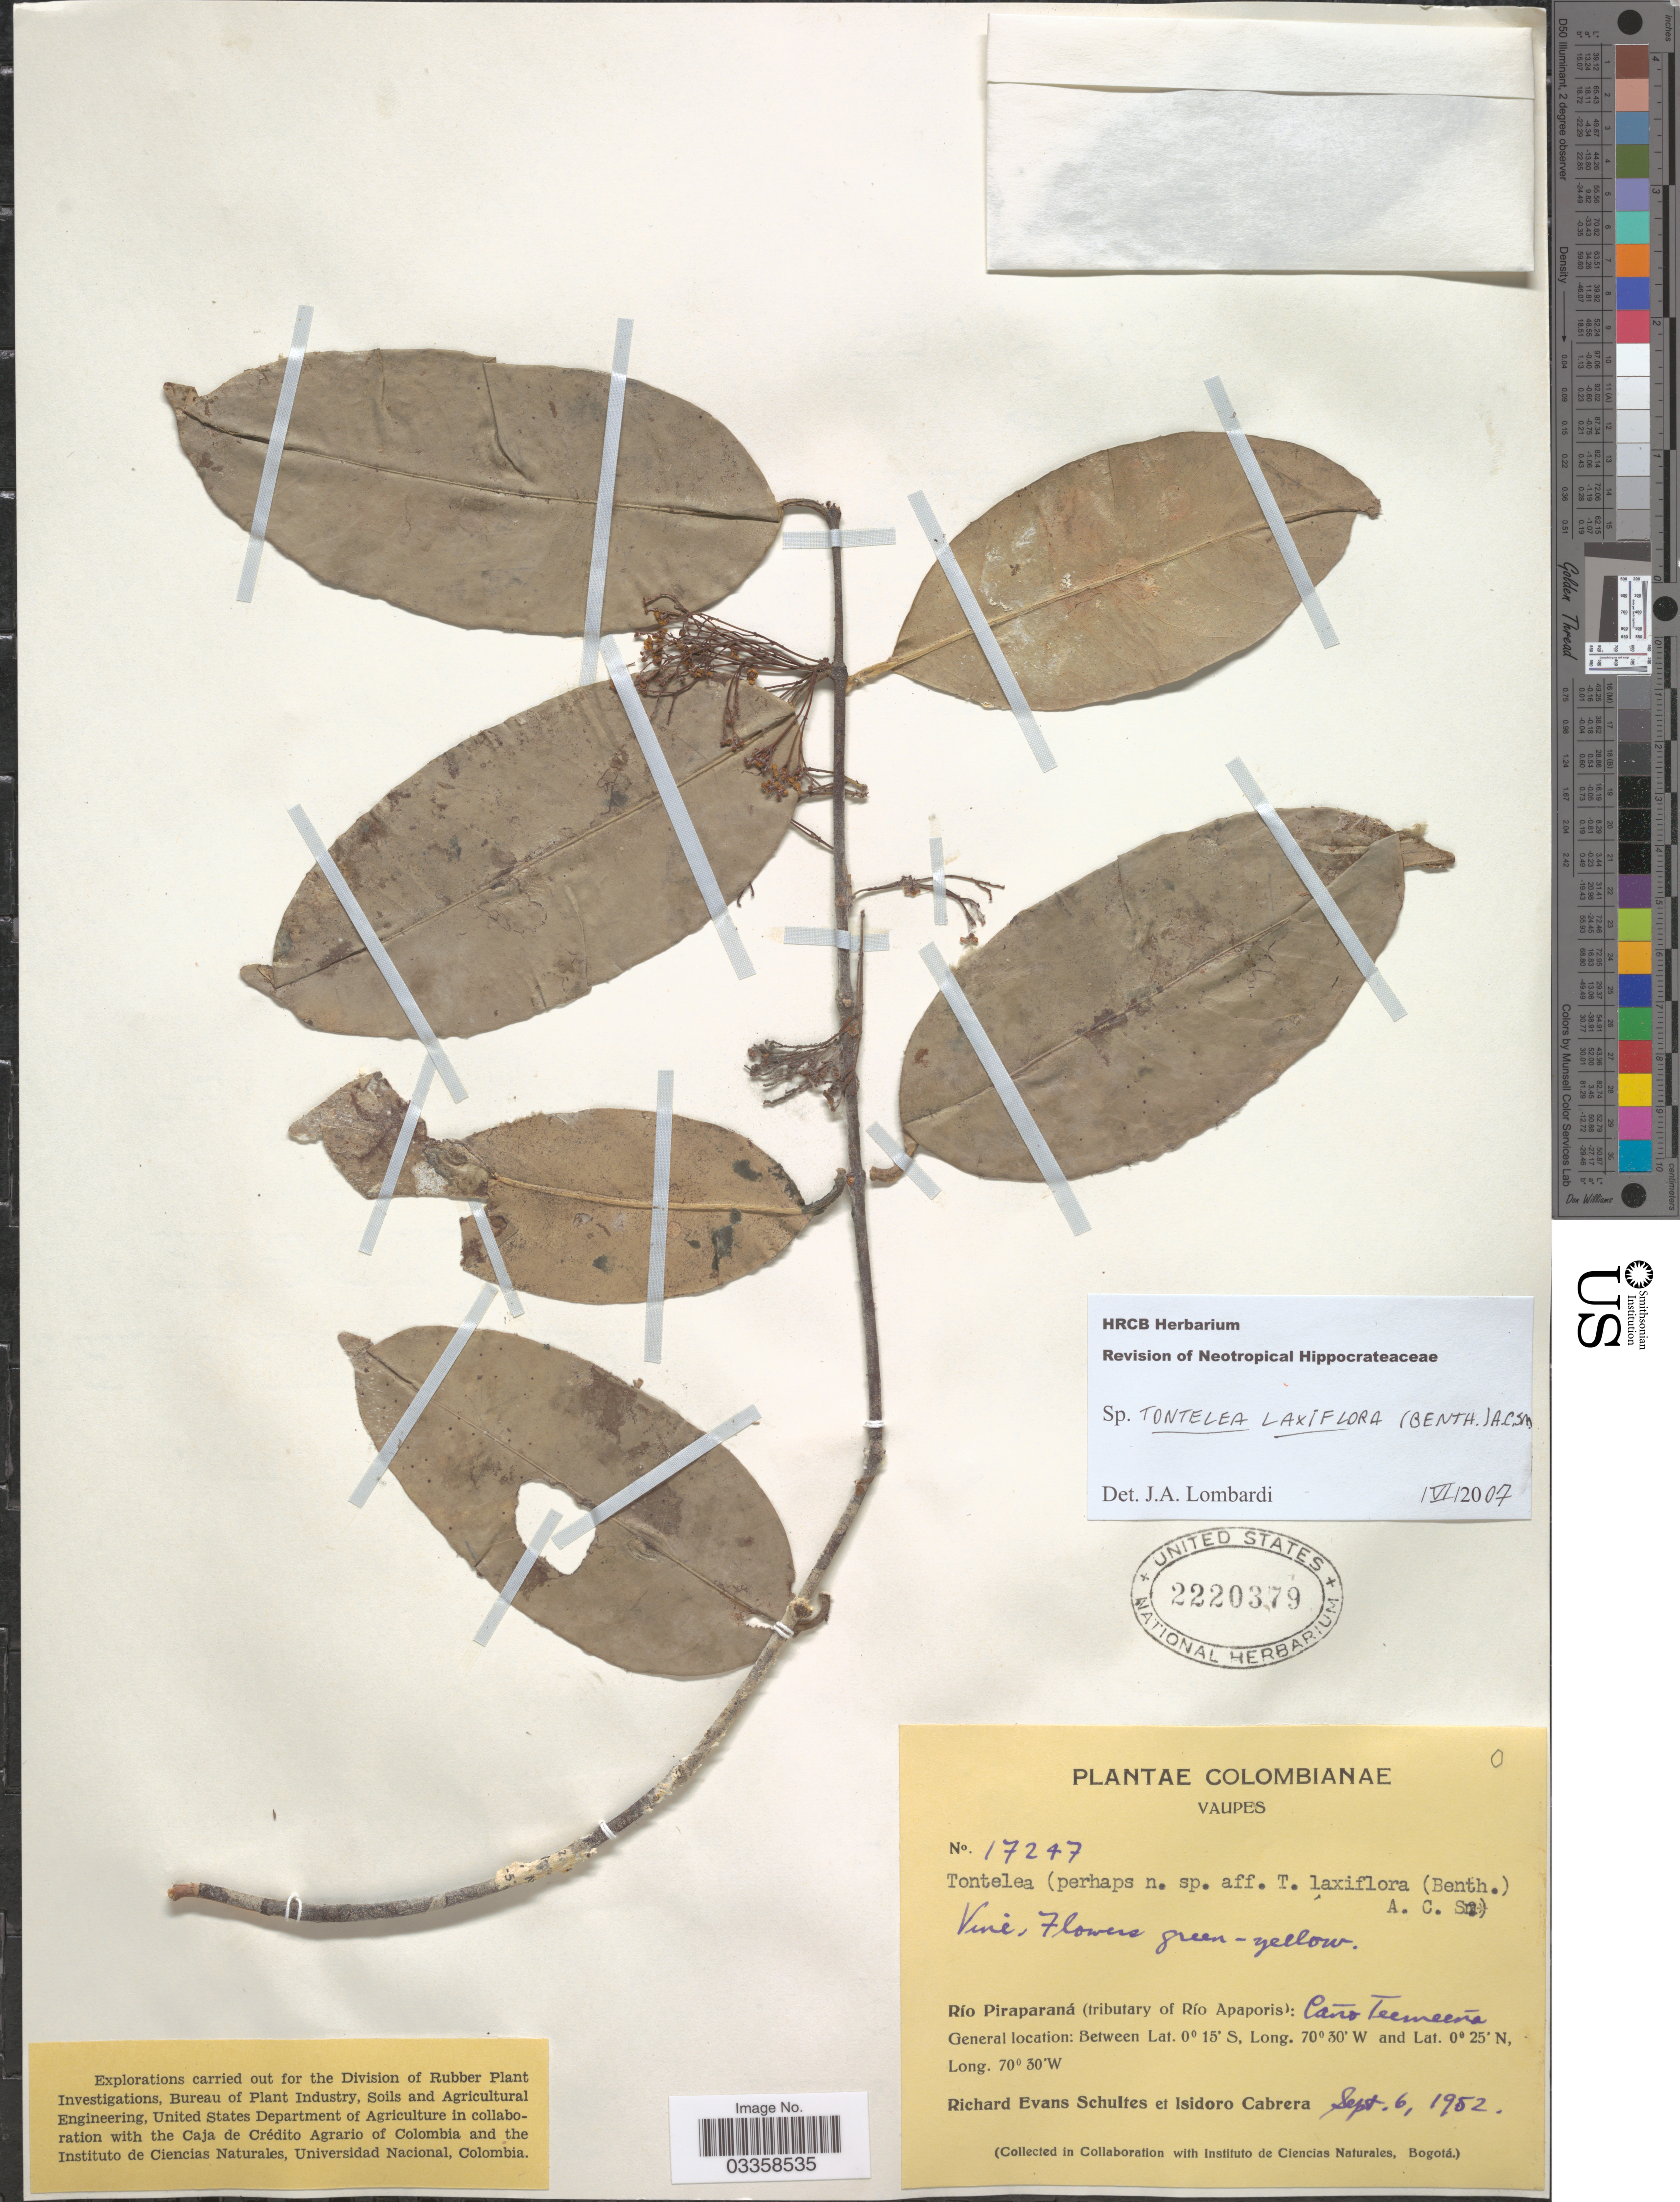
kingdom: Plantae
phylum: Tracheophyta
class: Magnoliopsida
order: Celastrales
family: Celastraceae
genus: Tontelea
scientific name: Tontelea laxiflora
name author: (Benth.) A.C. Sm.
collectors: R. E. Schultes & I. Cabrera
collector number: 17247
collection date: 1952-09-06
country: Colombia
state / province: Vaupés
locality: Río Piraparaná (tributary of Río Apaporis): Caño Teemeeña.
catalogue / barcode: US 2220379